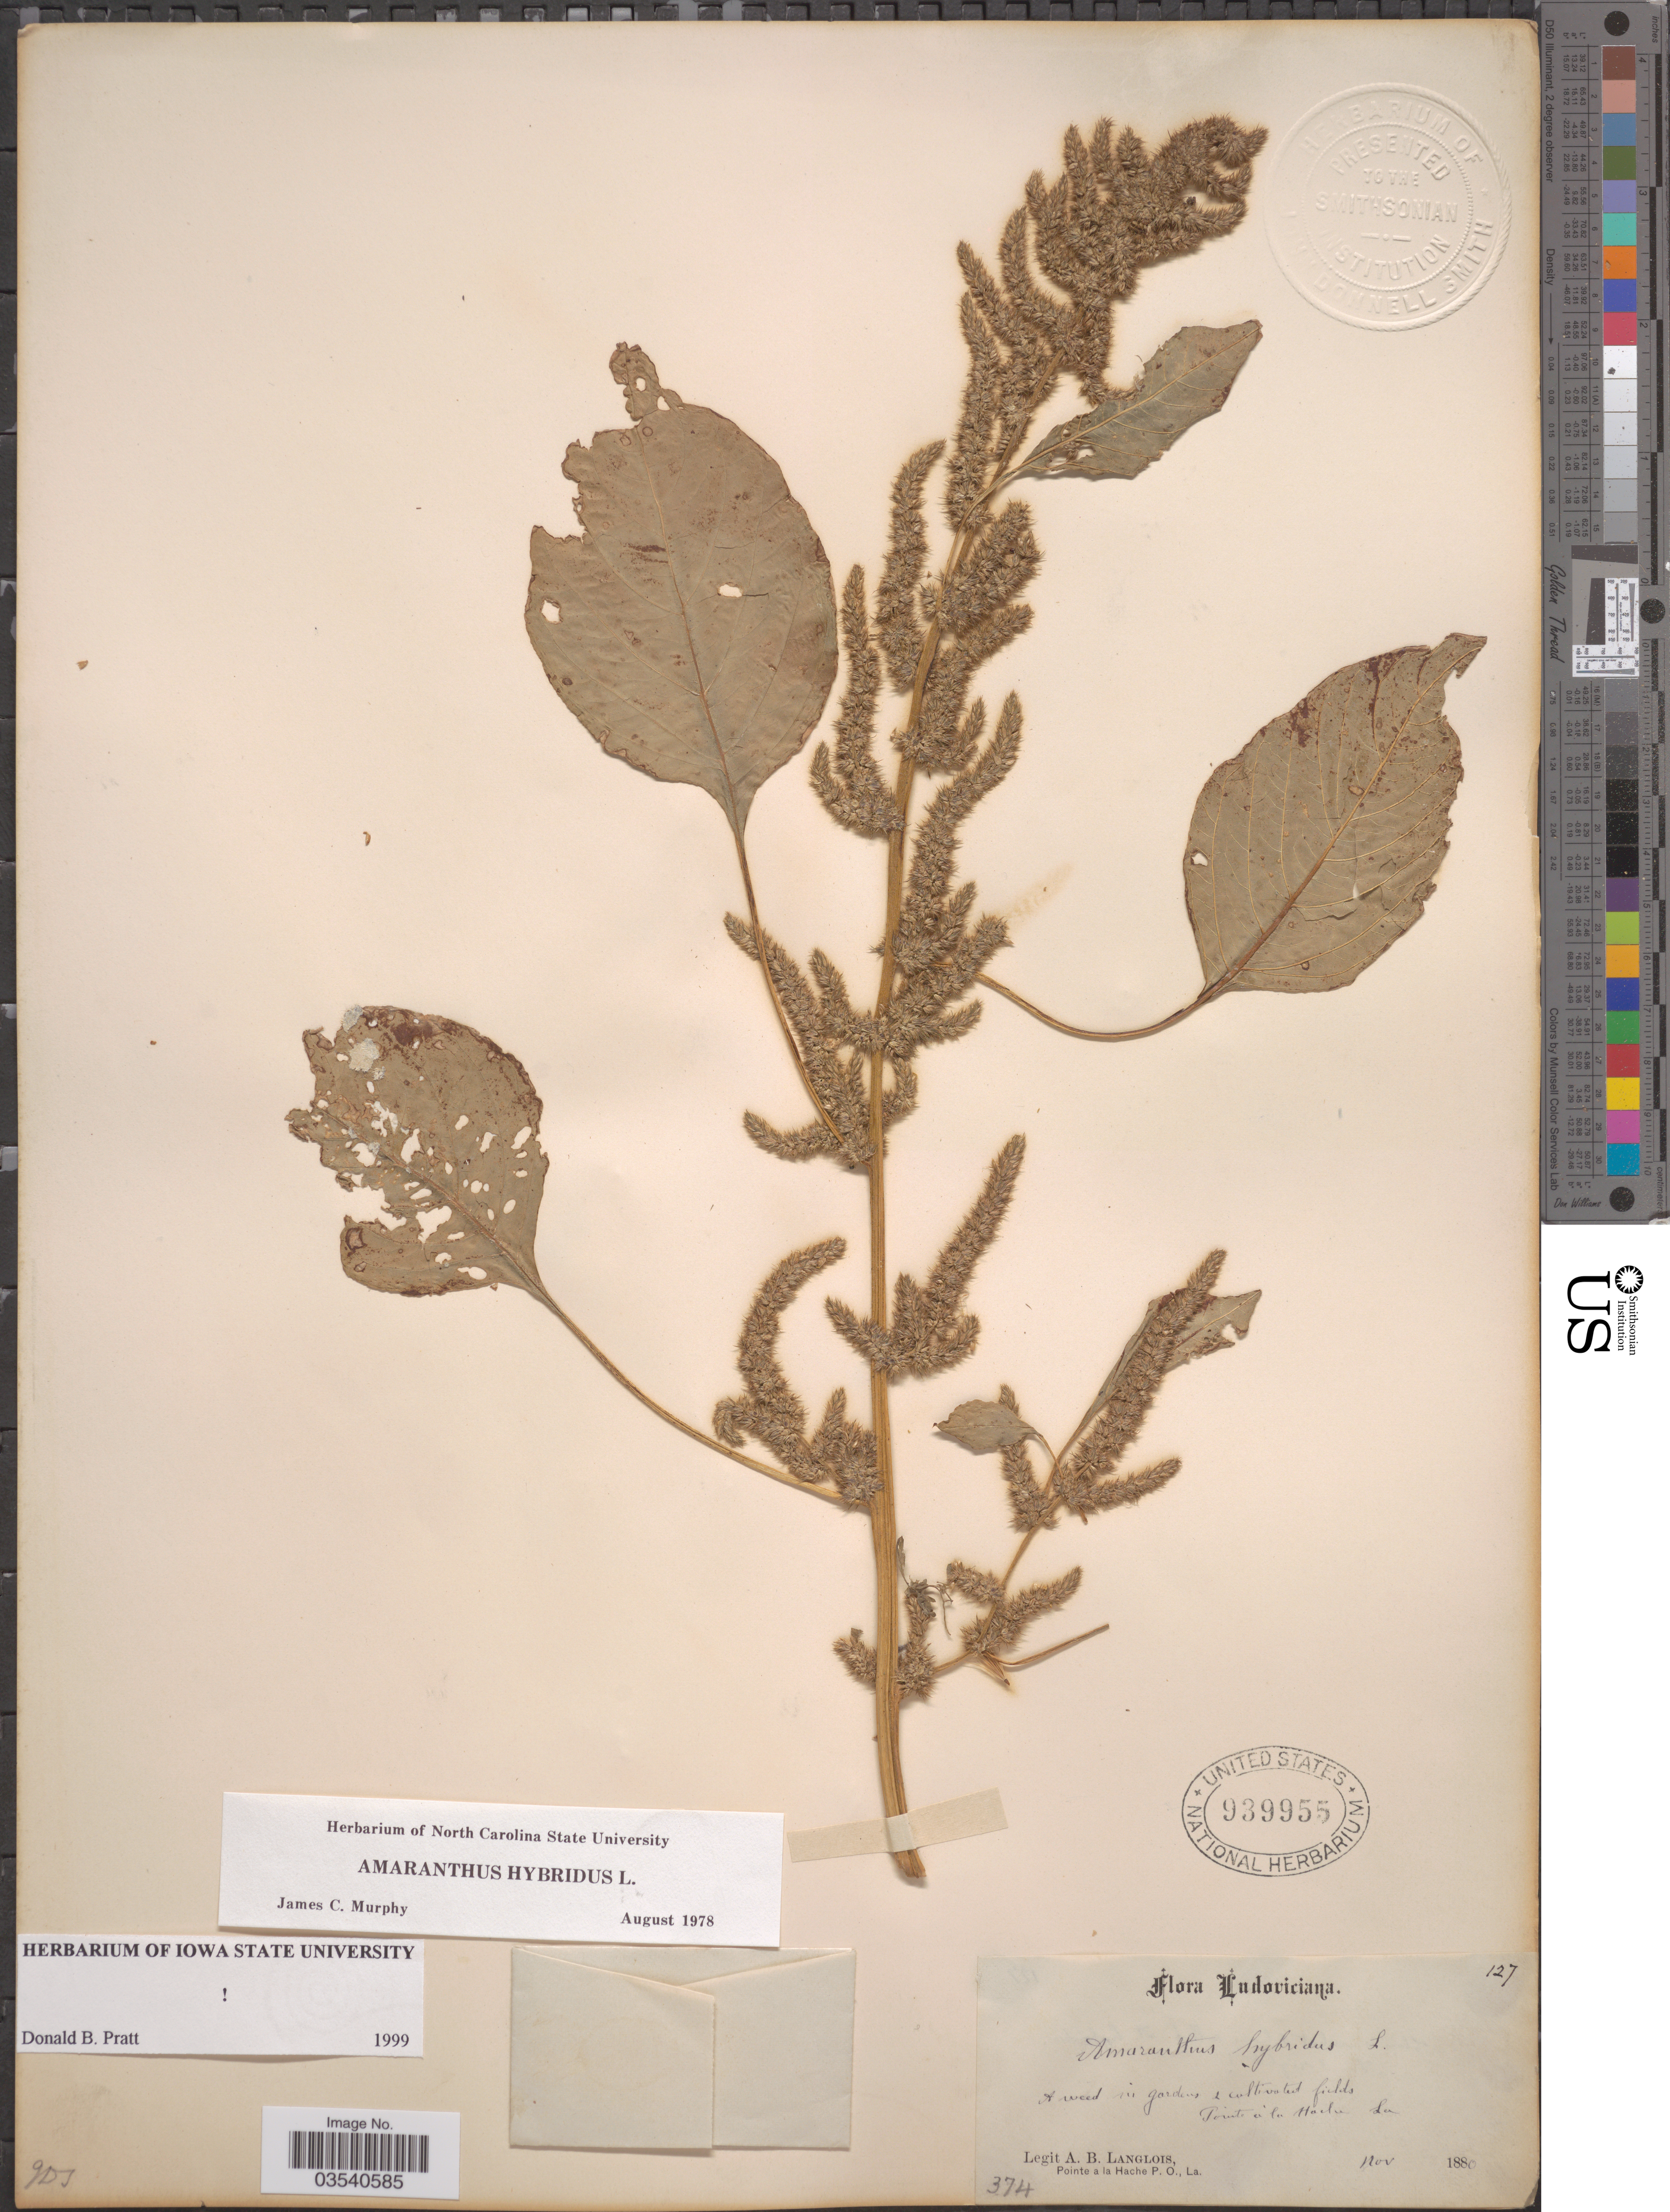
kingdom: Plantae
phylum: Tracheophyta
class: Magnoliopsida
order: Caryophyllales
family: Amaranthaceae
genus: Amaranthus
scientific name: Amaranthus hybridus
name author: L.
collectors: A. Langlois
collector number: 127?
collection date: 1880-11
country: United States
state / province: Louisiana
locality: Point a la Hache.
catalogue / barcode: US 939955